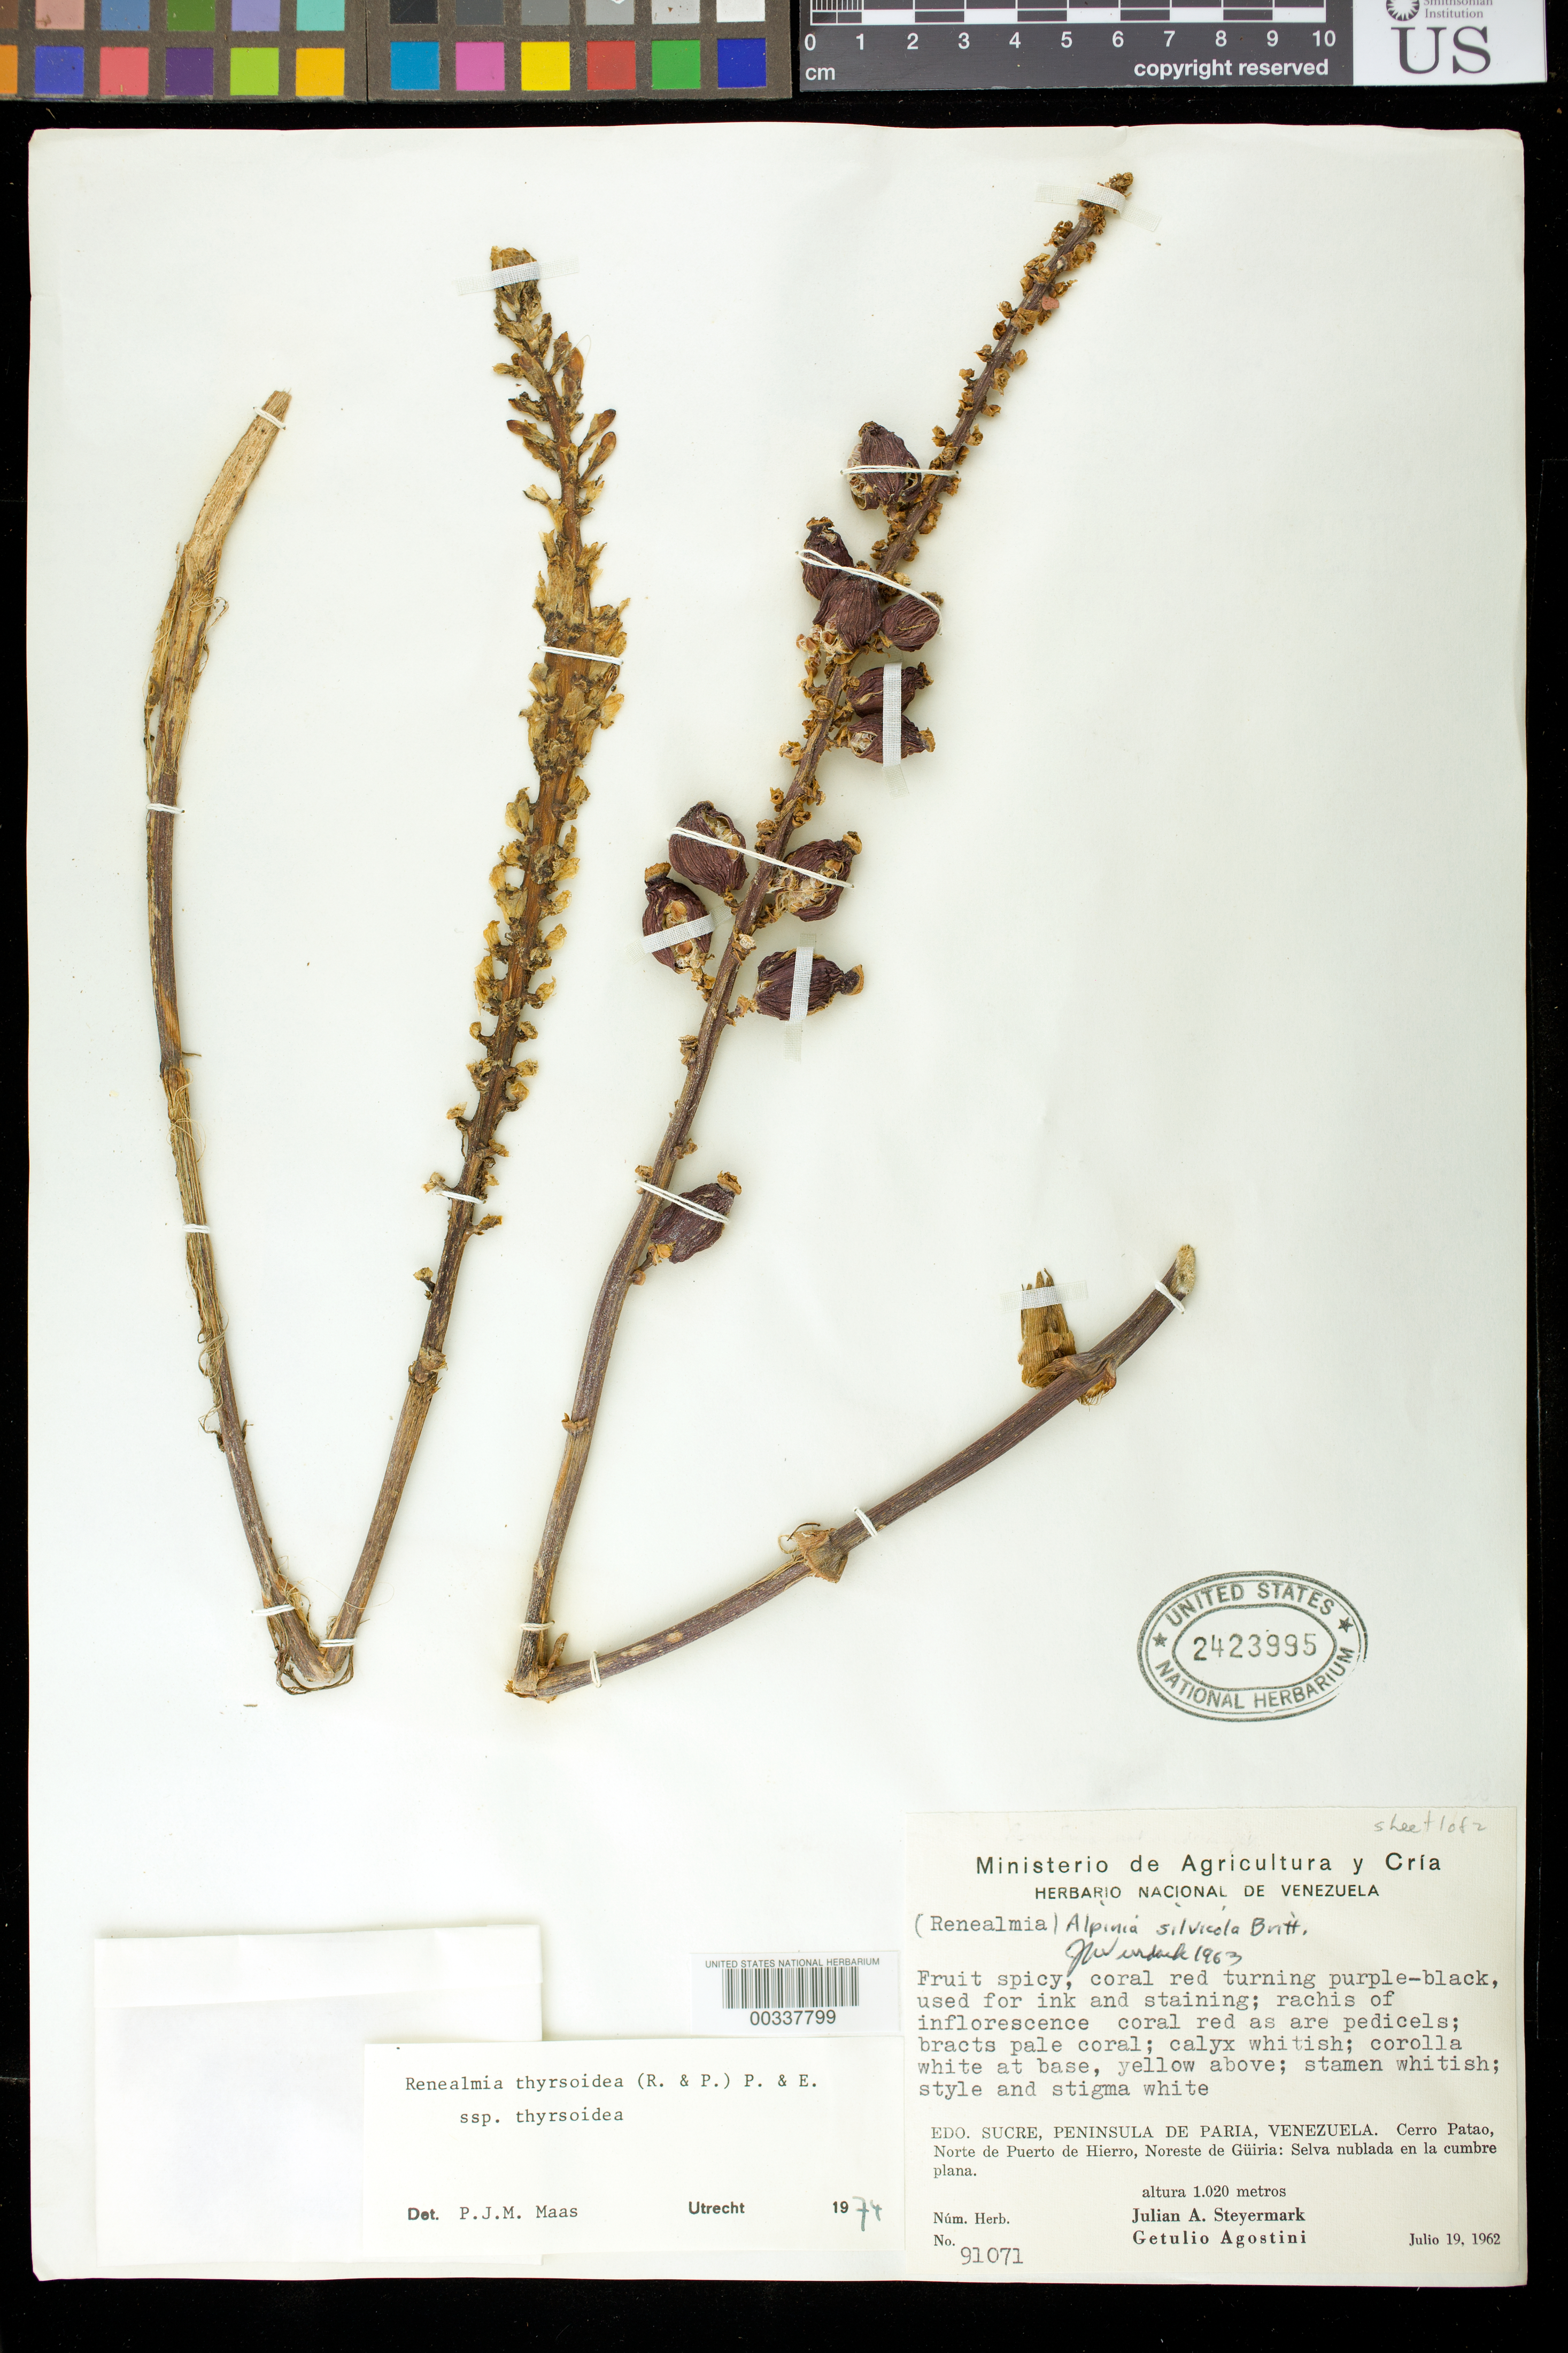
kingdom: Plantae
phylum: Tracheophyta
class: Liliopsida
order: Zingiberales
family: Zingiberaceae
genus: Renealmia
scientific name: Renealmia thyrsoidea subsp. thyrsoidea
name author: (Ruiz & Pav.) Poepp. & Endl.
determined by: Maas, Paul J. M.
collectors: J. Steyermark & G. Agostini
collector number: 91071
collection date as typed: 19 Jul 1962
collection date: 1962-07-19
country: Venezuela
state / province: Sucre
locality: Peninsula de paria, cerro patao, norte de puerto de hierro, noreste de guiria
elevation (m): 1020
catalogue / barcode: US 2423995